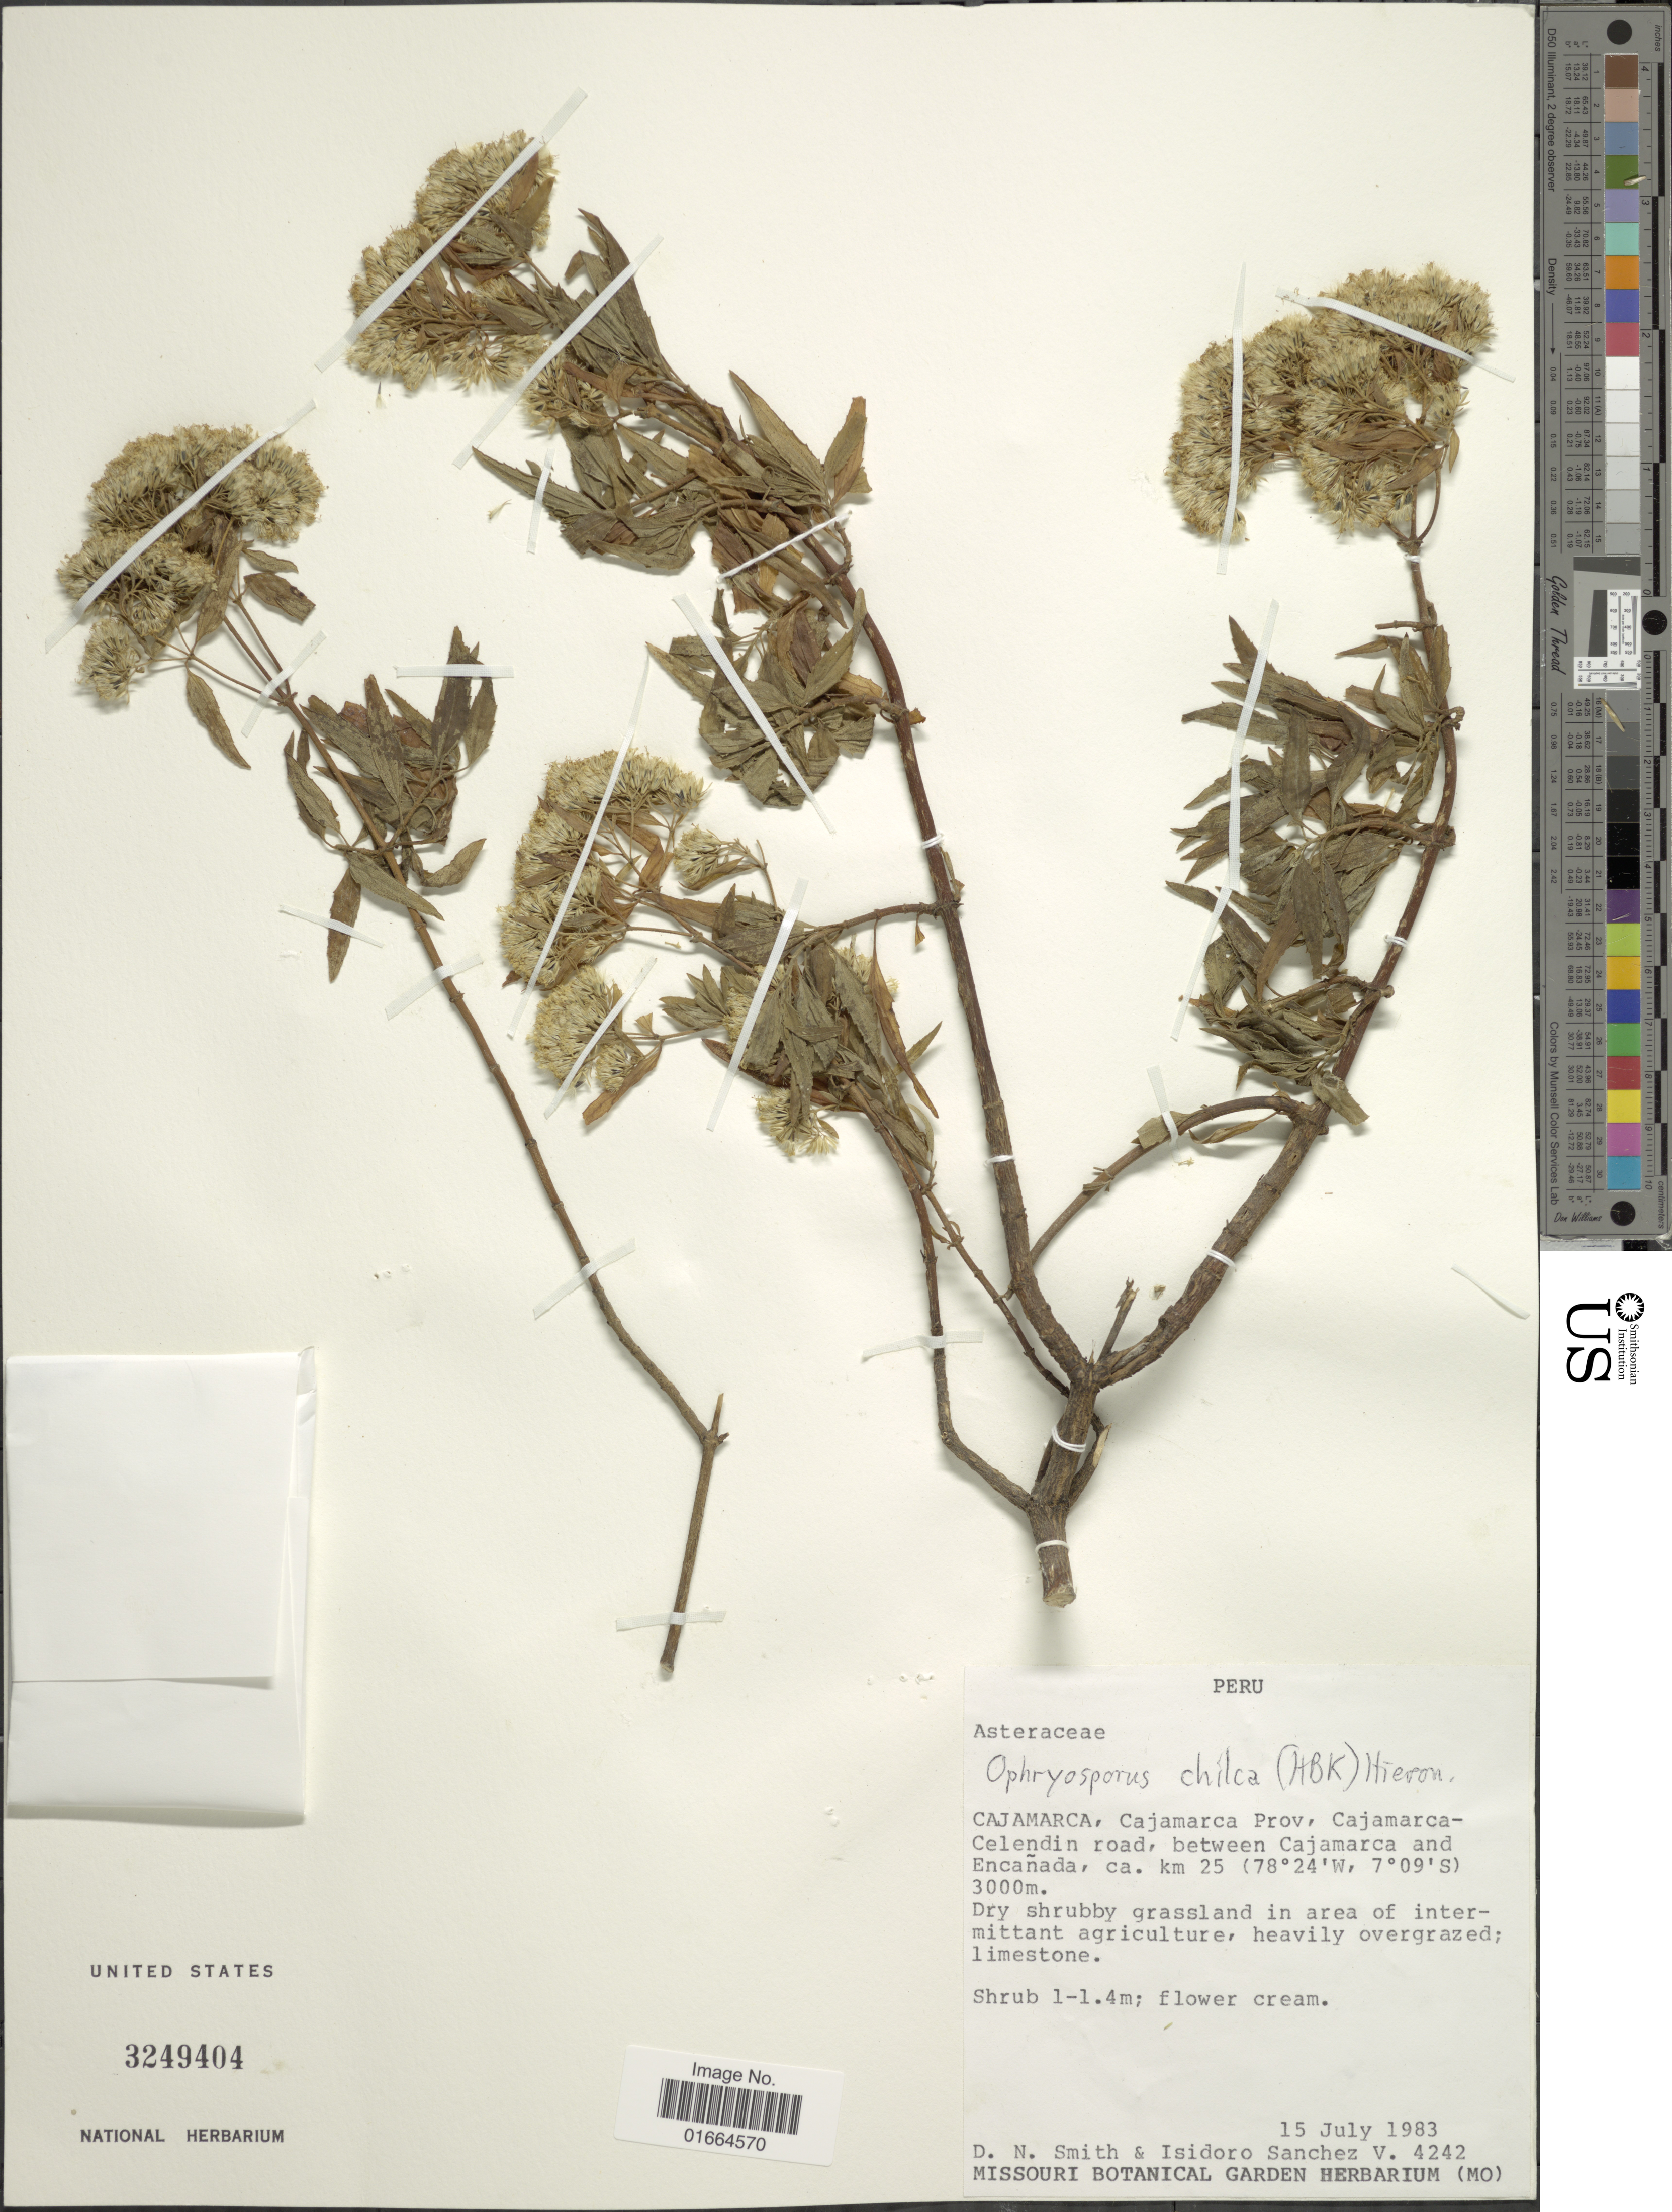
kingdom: Plantae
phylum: Tracheophyta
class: Magnoliopsida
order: Asterales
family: Asteraceae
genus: Ophryosporus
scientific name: Ophryosporus chilca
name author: (Kunth) Hieron.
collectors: D. Smith & I. Sánchez Vega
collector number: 4242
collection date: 1983-07-15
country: Peru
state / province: Cajamarca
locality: Cajamarca, Cajamarca Prov., Cajamarca-Celendin road, between Cajamarca and Encanada, km 25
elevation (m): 3000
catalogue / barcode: US 3249404